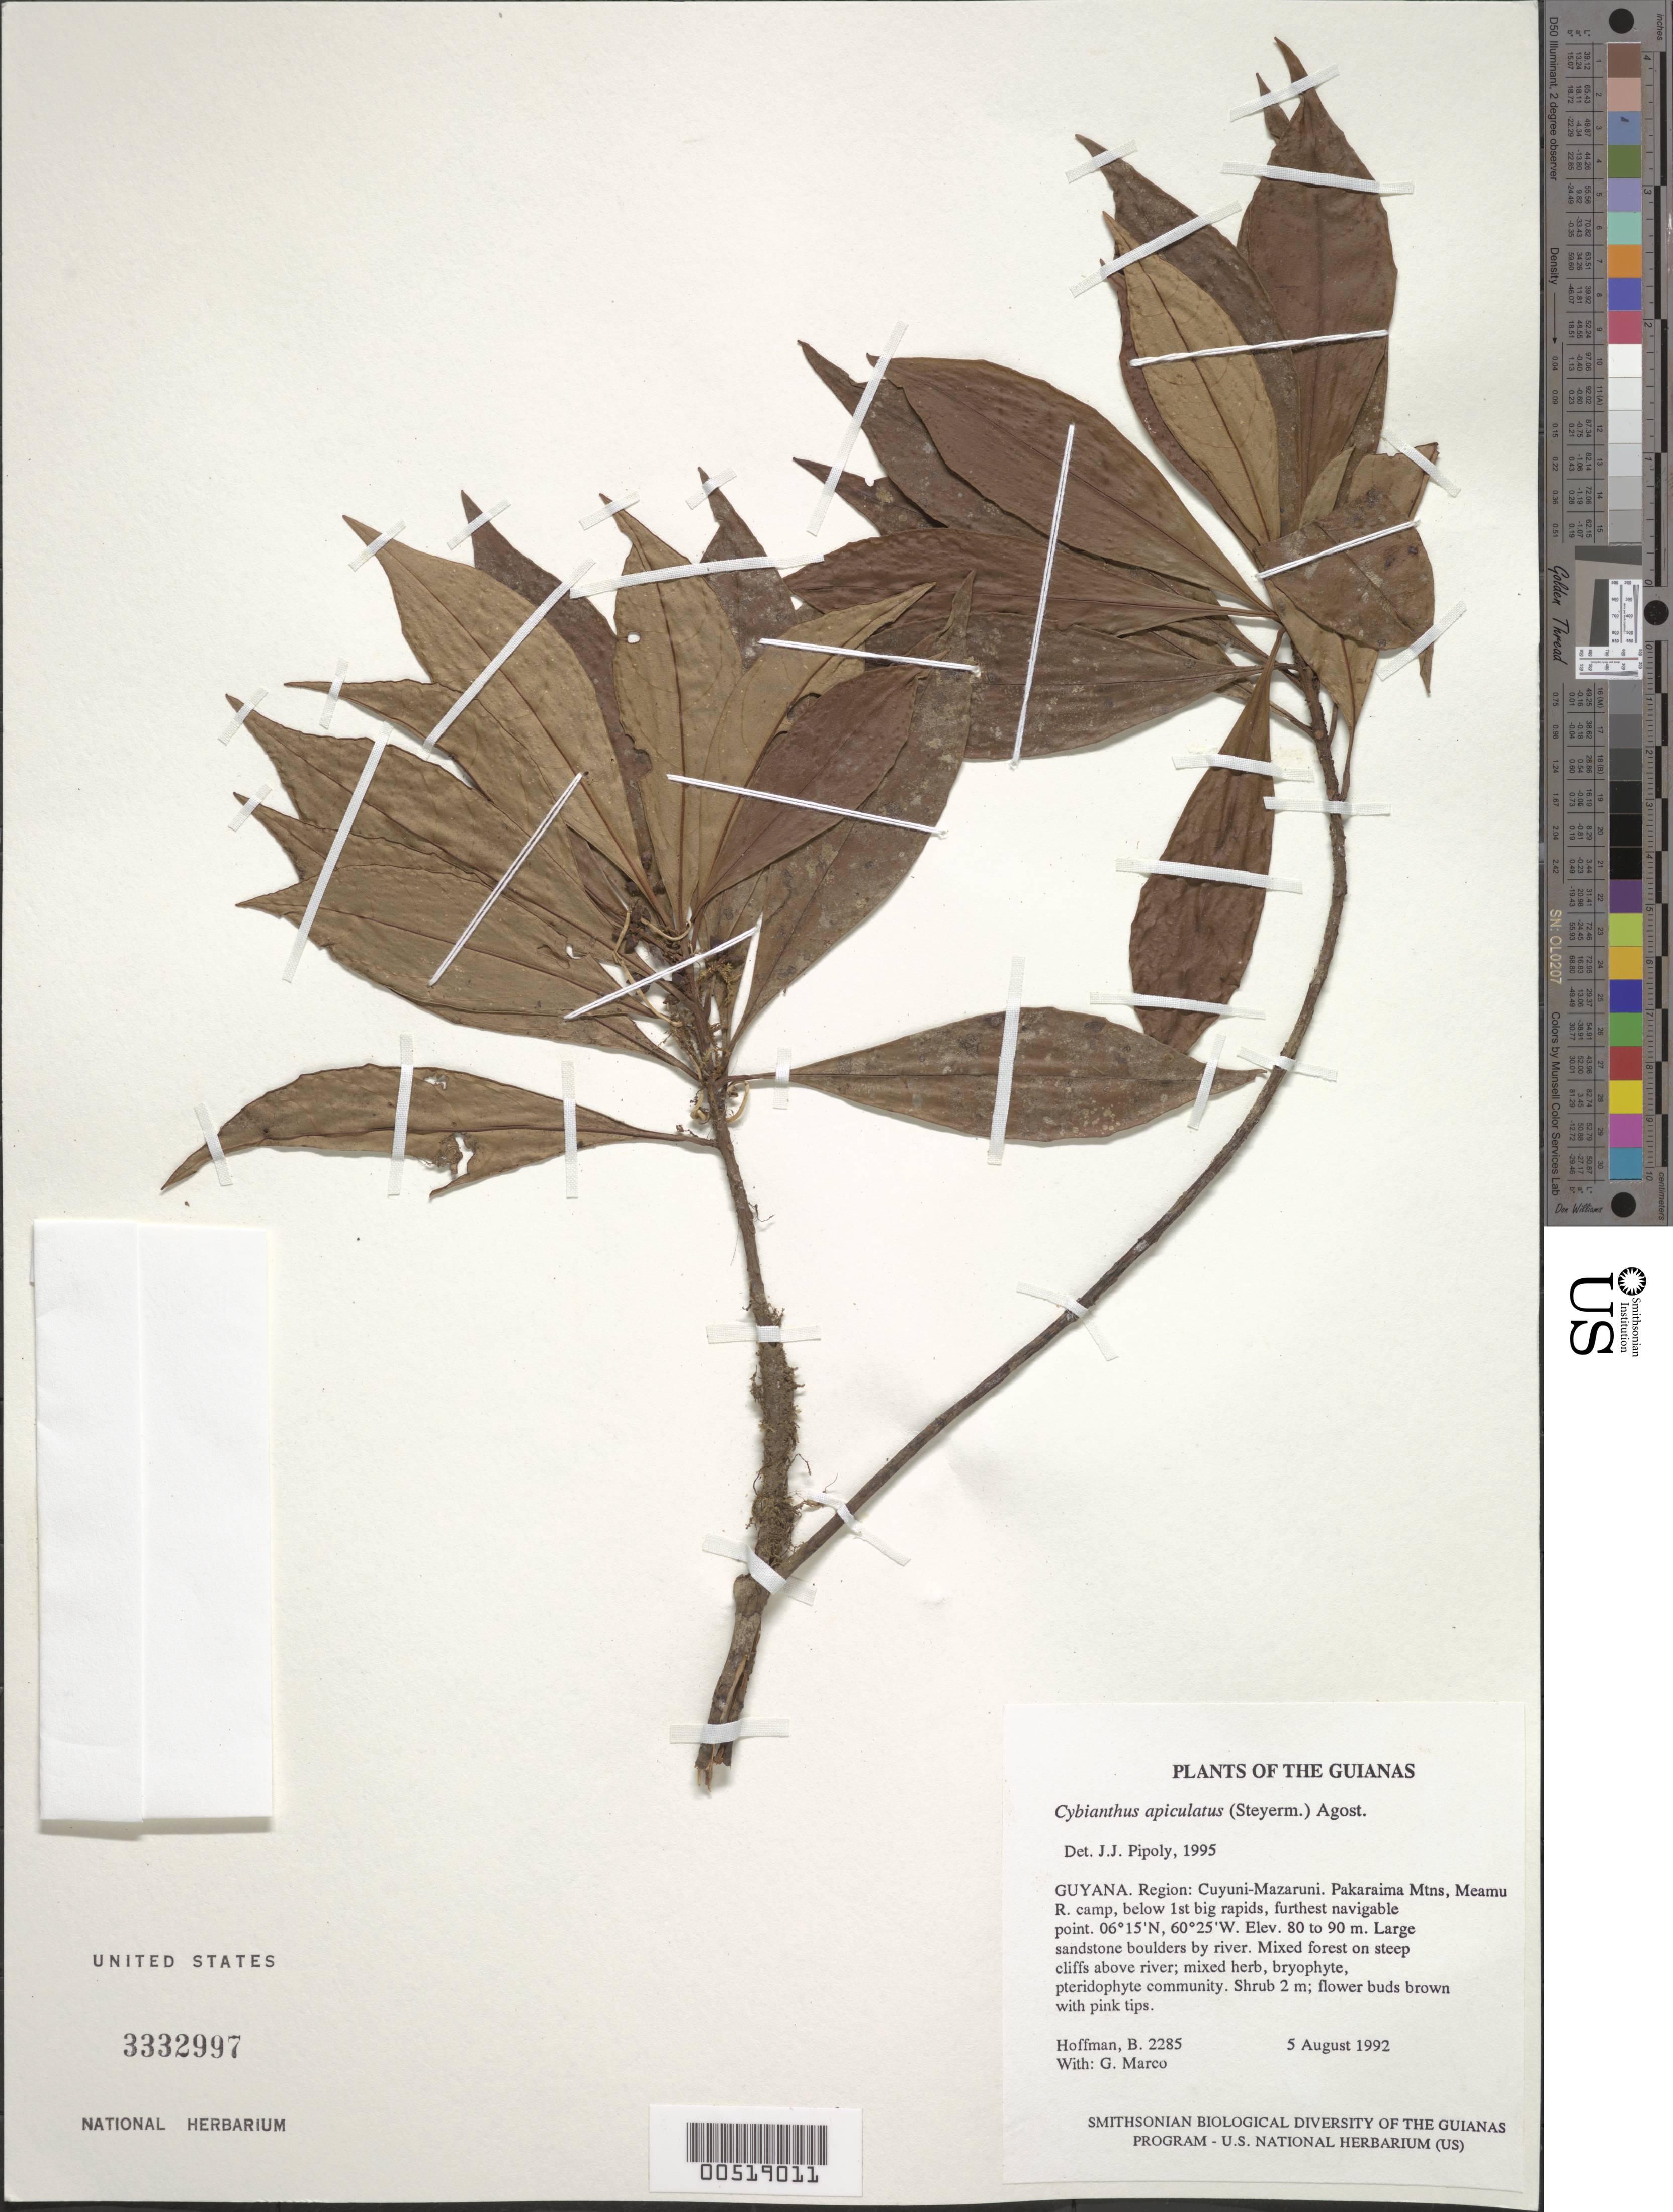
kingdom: Plantae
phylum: Tracheophyta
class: Magnoliopsida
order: Ericales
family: Primulaceae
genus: Cybianthus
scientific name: Cybianthus apiculatus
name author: (Steyerm.) G. Agostini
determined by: Pipoly, J. J., III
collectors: B. Hoffman & G. Marco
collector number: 2285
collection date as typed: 5 August 1992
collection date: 1992-08-05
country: Guyana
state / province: Cuyuni-Mazaruni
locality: Pakaraima Mountains, Meamu River camp, below 1st big rapids, furthest navigable point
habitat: Large sandstone boulders by river. Mixed forest on steep cliffs above river; mixed herb, bryophyte, pteridophyte community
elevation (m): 80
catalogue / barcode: US 3332997